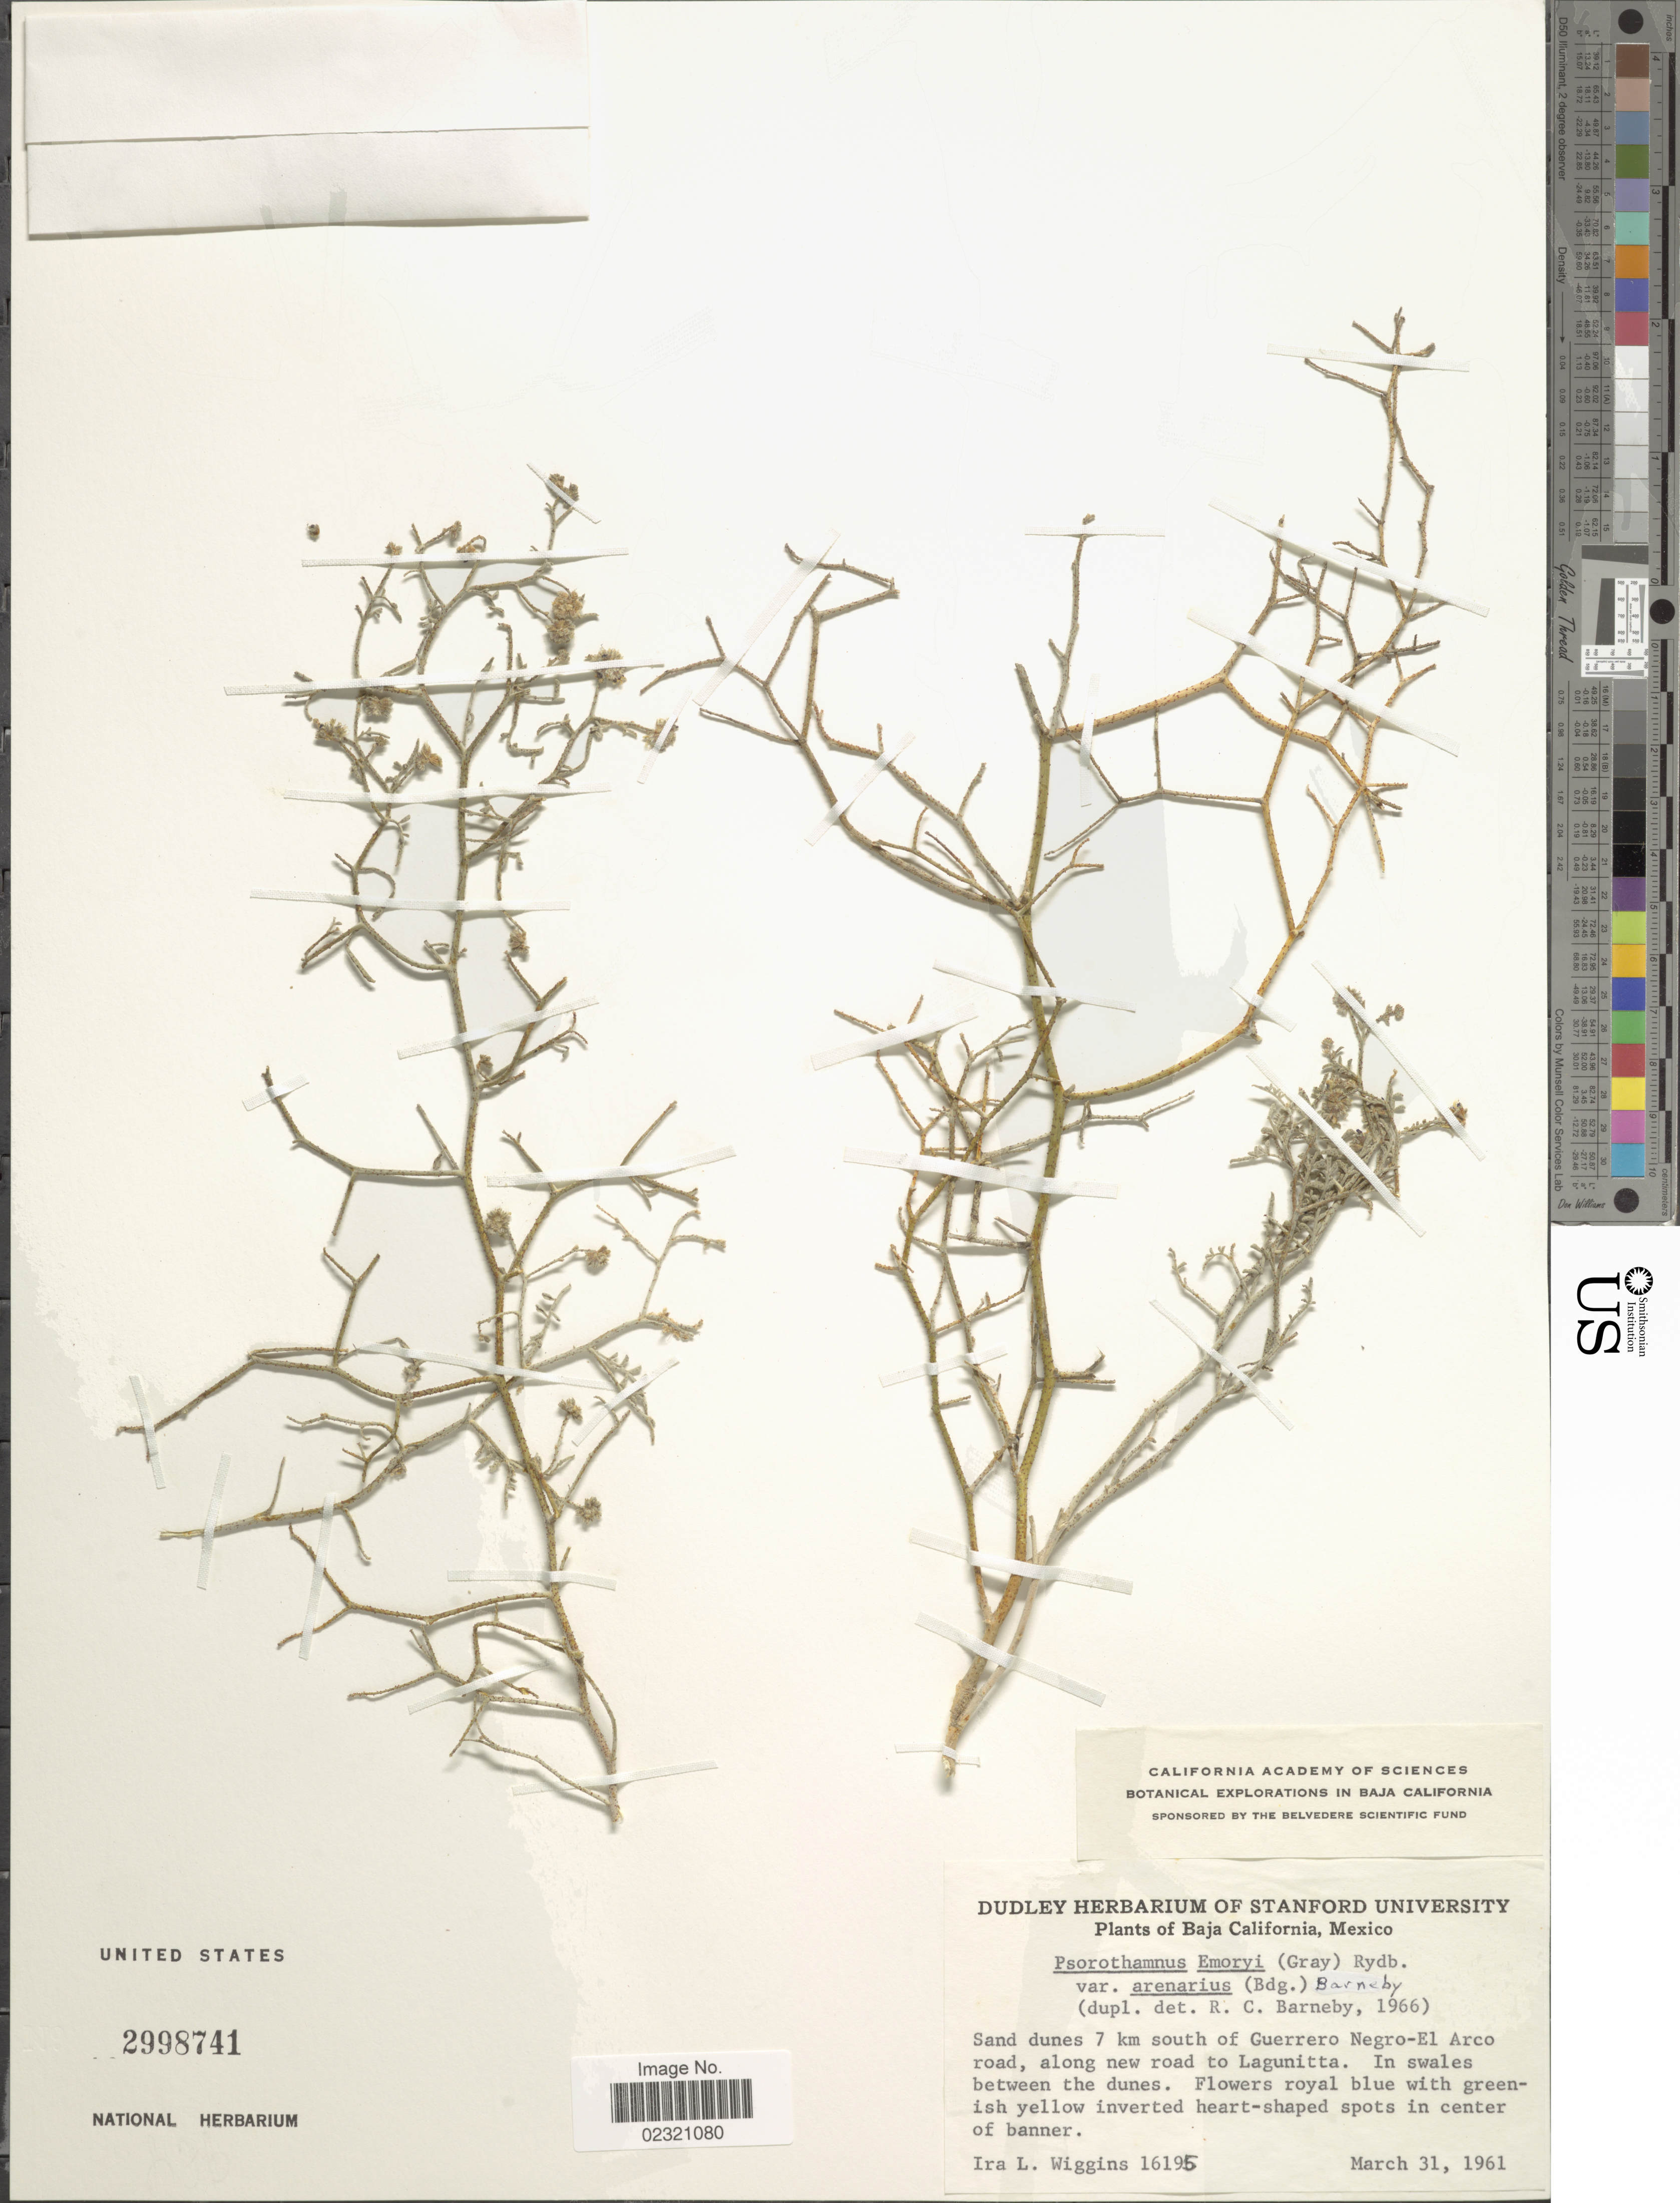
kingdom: Plantae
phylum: Tracheophyta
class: Magnoliopsida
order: Fabales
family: Fabaceae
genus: Psorothamnus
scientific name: Psorothamnus emoryi var. arenarius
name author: (Brandegee) Rydb.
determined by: Barneby, Rupert C., (NY)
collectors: I. L. Wiggins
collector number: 16195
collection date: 1961-03-31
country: Mexico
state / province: Baja California Sur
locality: Sand dunes 7 km south of Guerrero Negro-El Arco road, along new road to Lagunitta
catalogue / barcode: US 2998741